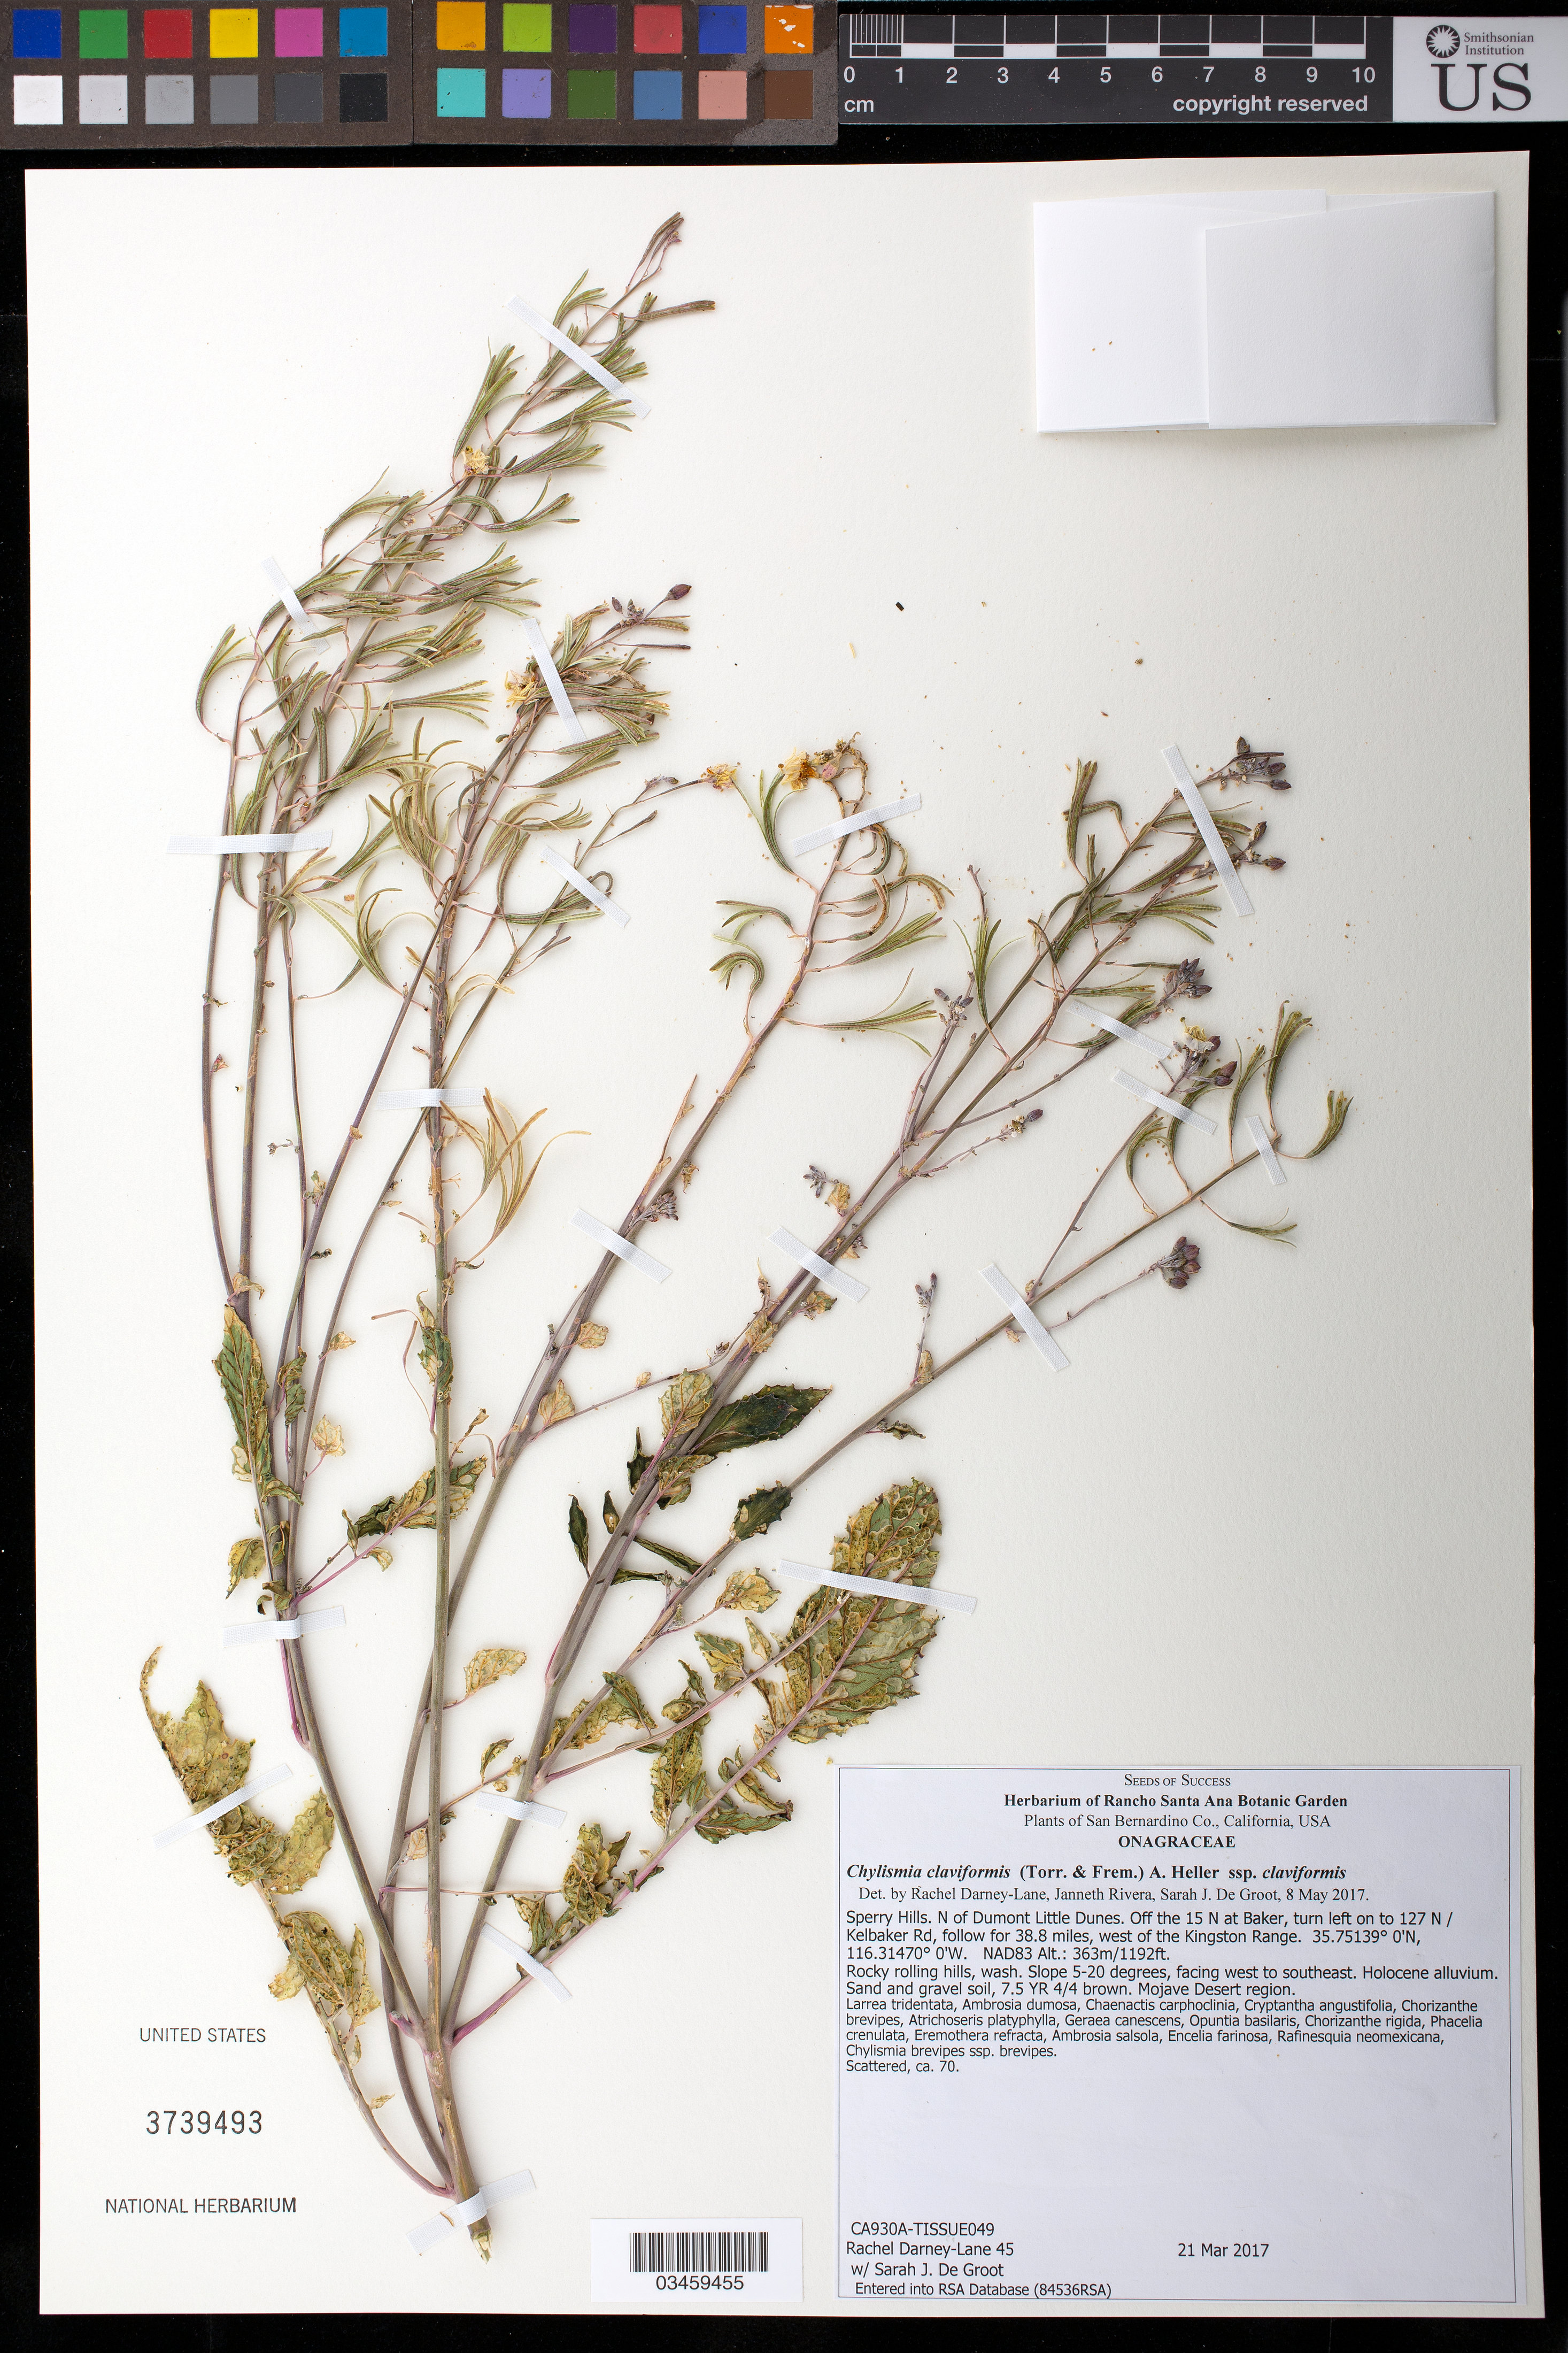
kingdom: Plantae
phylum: Tracheophyta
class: Magnoliopsida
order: Myrtales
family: Onagraceae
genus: Chylismia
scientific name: Chylismia claviformis subsp. claviformis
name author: (Torr. & Frém.) A. Heller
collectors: R. Darney-Lane & S. De Groot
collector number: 45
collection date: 2017-03-21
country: United States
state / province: California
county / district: San Bernardino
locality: Sperry Hills, N of Dumont Little Dunes, off the 15 N at Baker, turn left on to 127 N/Kelbaker Rd for 38.8 mu, W on the Kingston Range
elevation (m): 363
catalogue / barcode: US 3739493